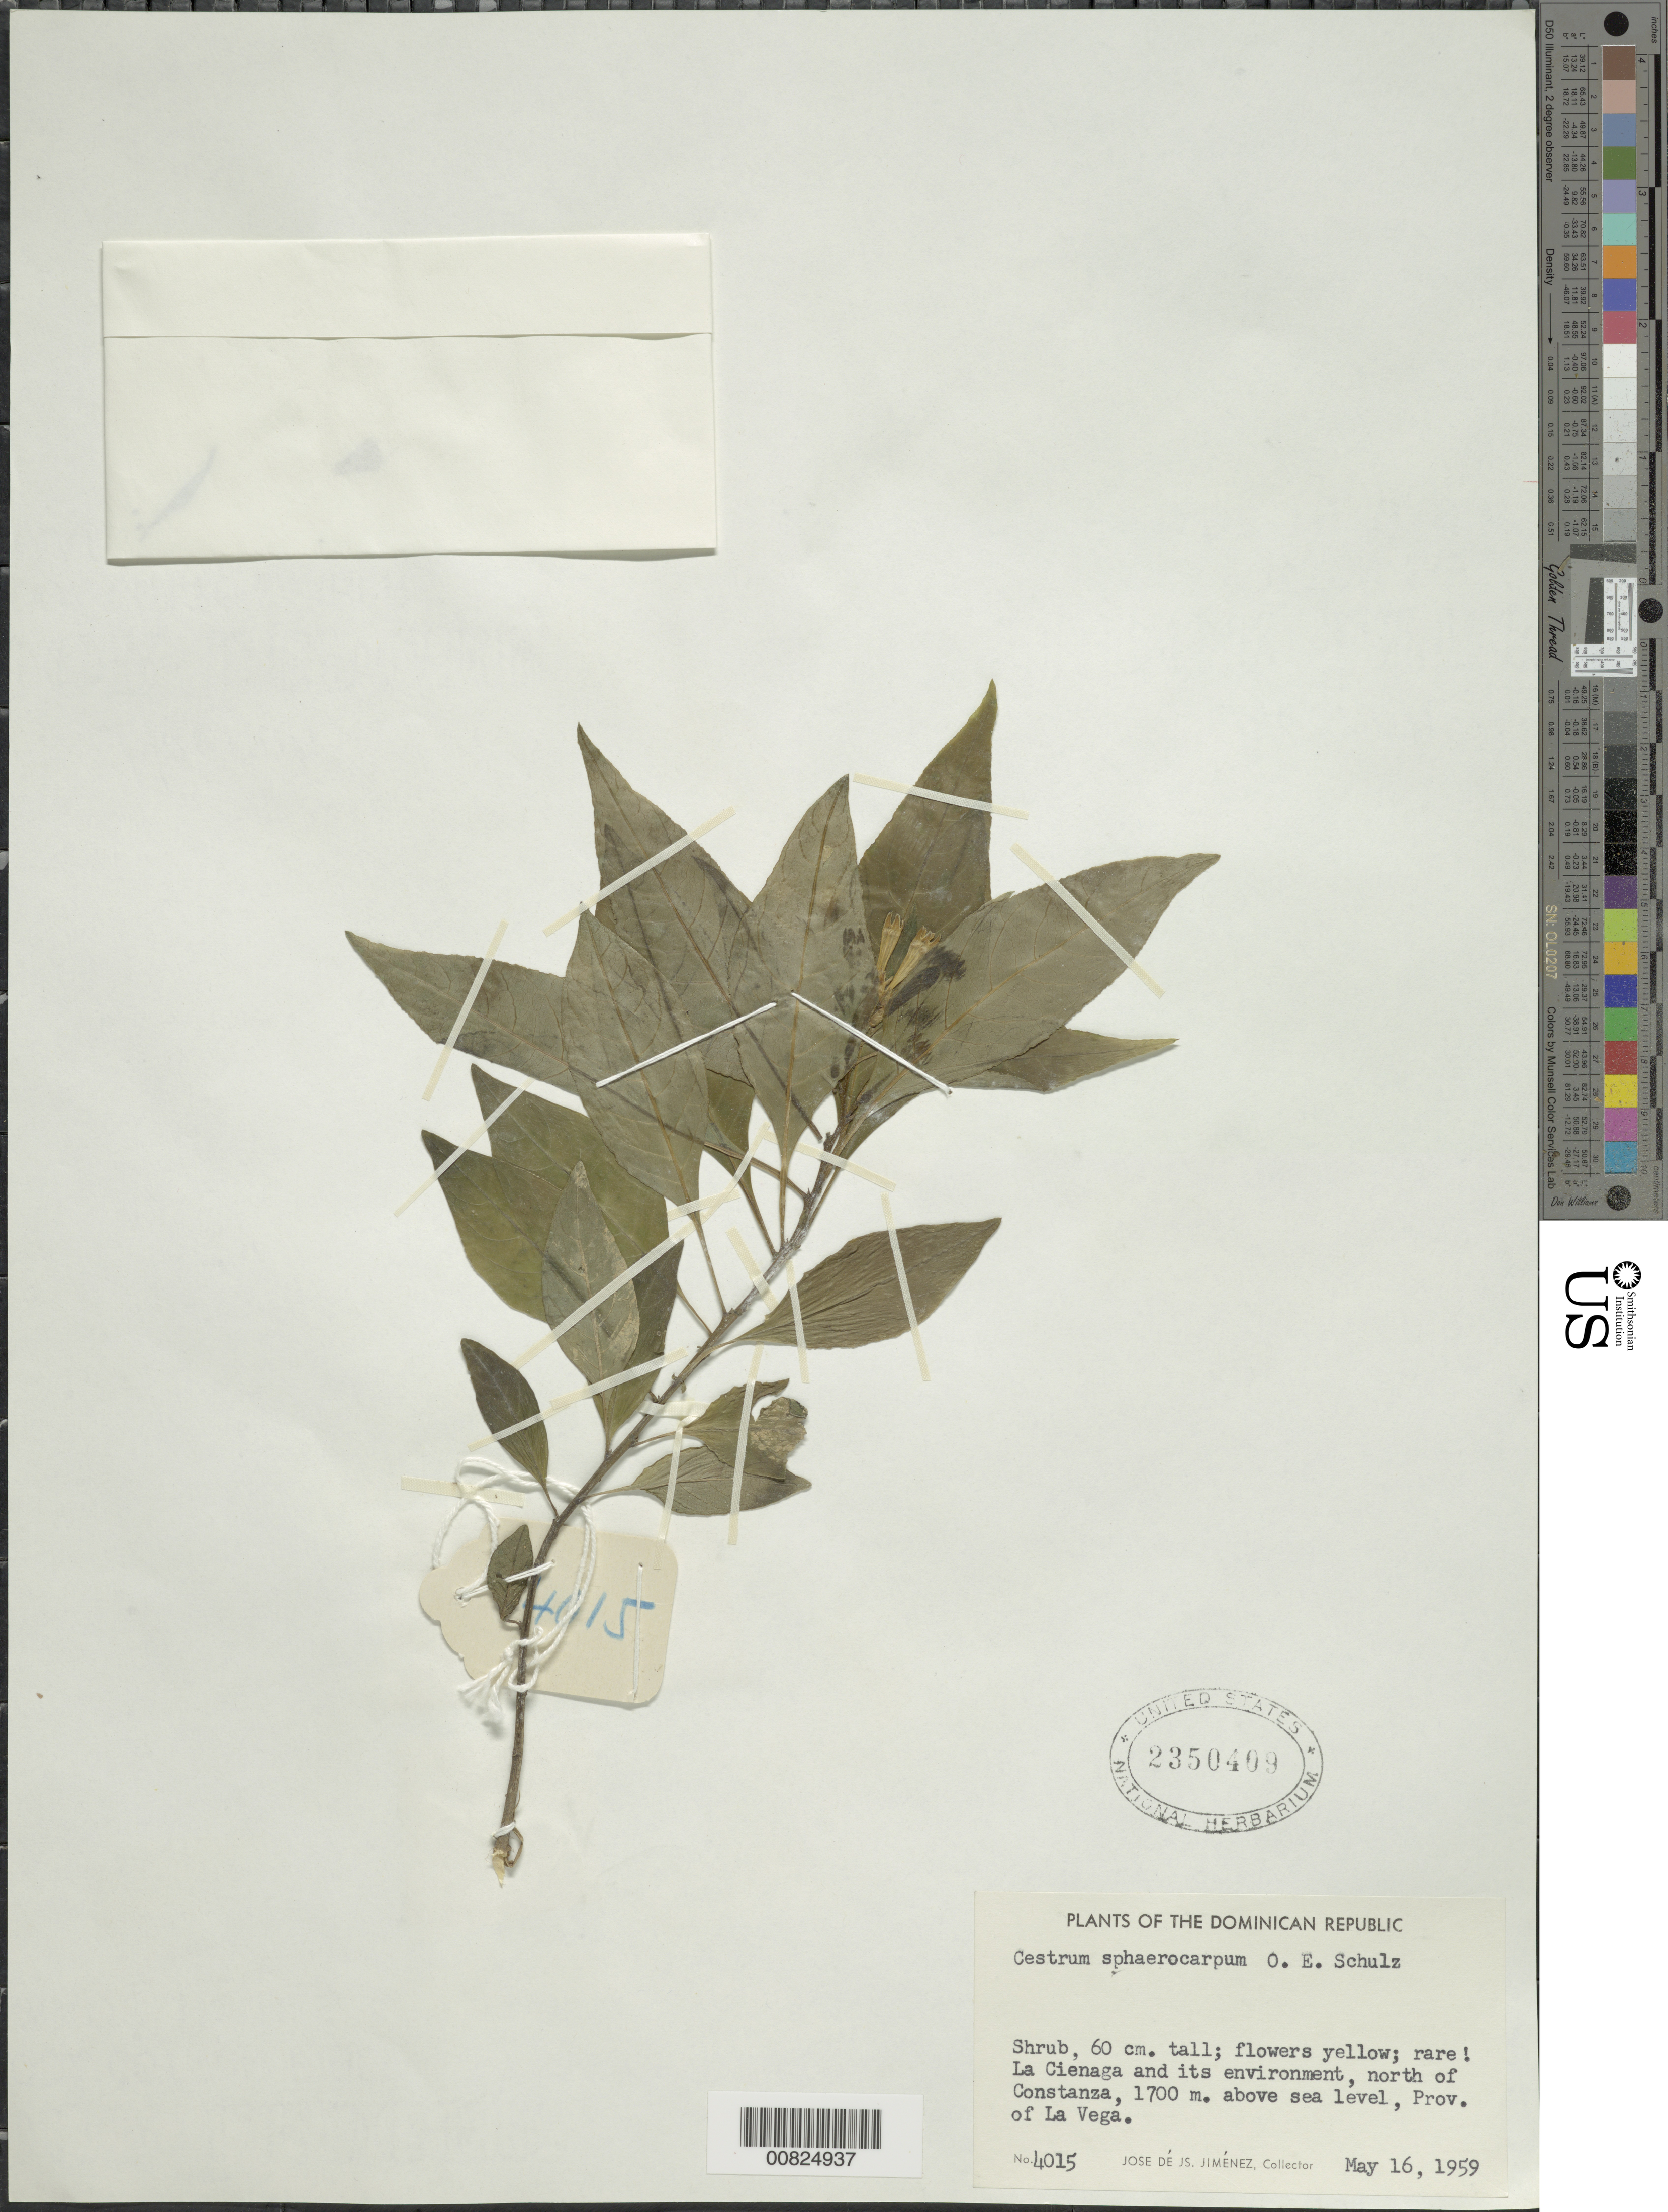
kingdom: Plantae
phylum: Tracheophyta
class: Magnoliopsida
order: Solanales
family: Solanaceae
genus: Cestrum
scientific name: Cestrum sphaerocarpum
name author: O.E. Schulz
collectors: J. J. Jiménez Almonte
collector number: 4015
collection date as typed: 16 May 1959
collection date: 1959-05-16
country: Dominican Republic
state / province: La Vega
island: Hispaniola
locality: La Cienaga and its envrionment, N of Constanza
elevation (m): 1700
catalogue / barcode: US 2350409